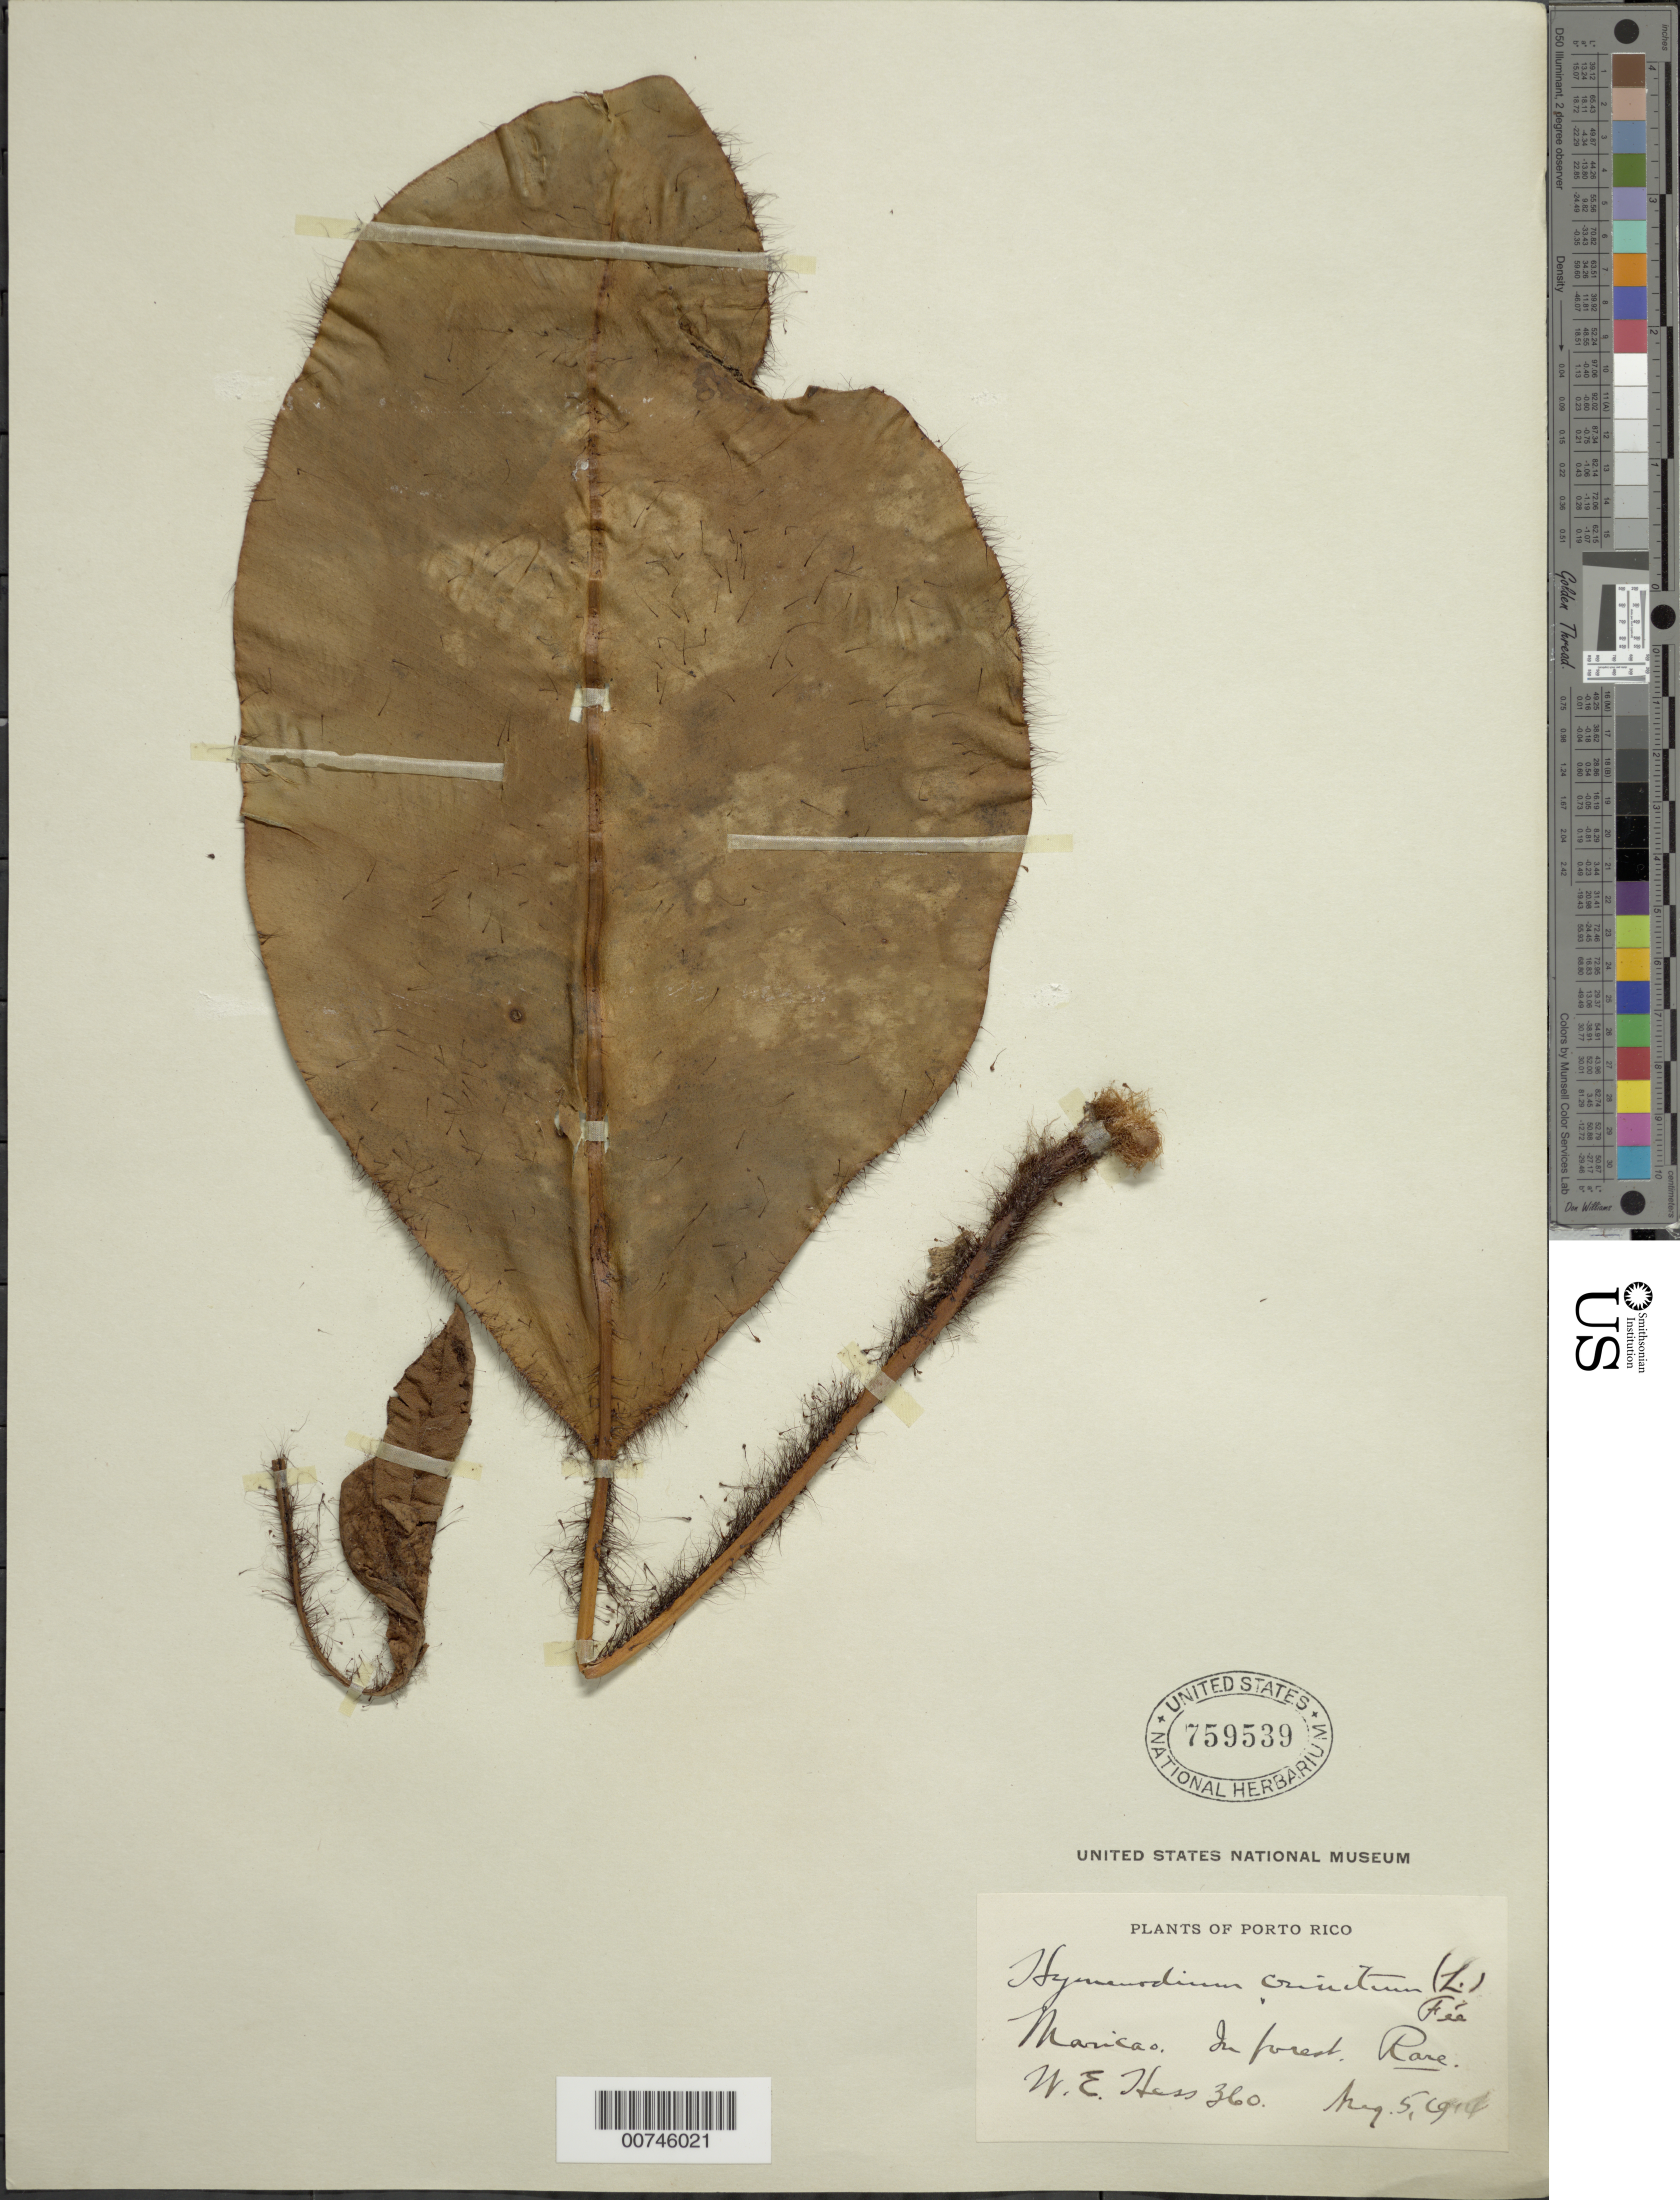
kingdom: Plantae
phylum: Tracheophyta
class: Polypodiopsida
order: Polypodiales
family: Dryopteridaceae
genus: Elaphoglossum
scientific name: Elaphoglossum crinitum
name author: (L.) Christ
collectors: W. Hess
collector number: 360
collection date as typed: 05 Aug 1914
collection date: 1914-08-05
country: Puerto Rico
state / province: Maricao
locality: In forest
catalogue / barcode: US 759539